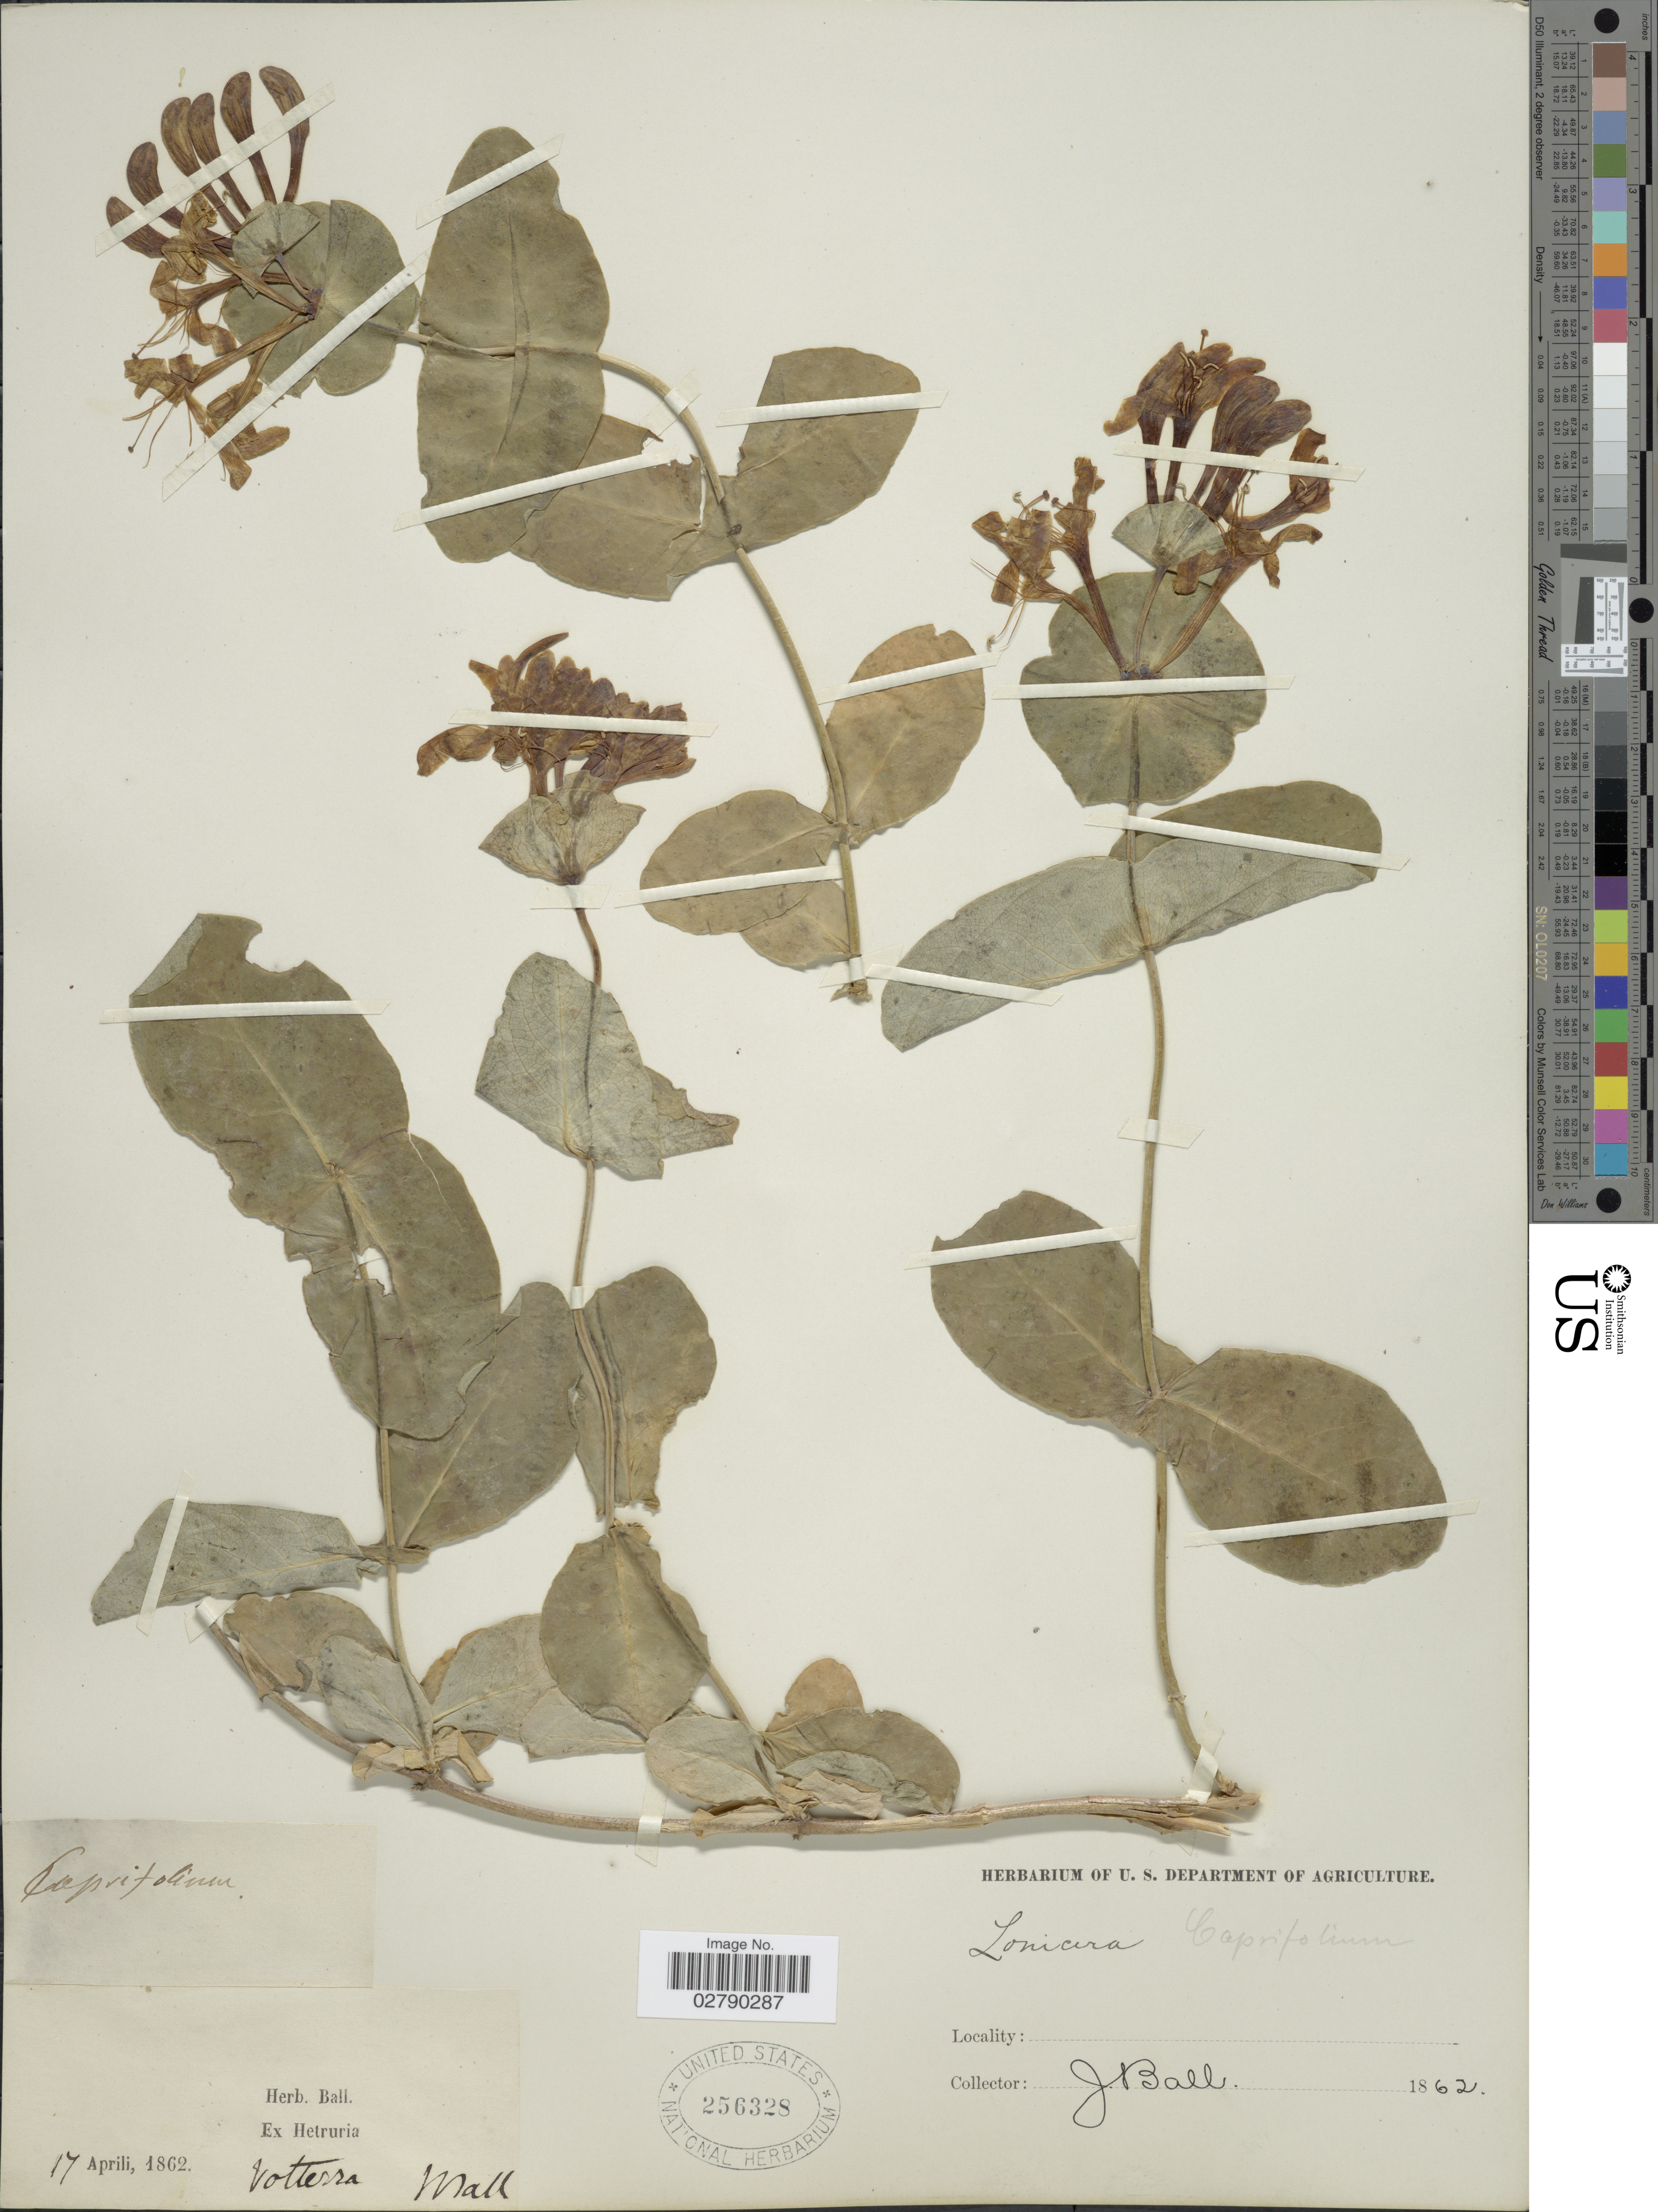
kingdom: Plantae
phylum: Tracheophyta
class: Magnoliopsida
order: Dipsacales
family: Caprifoliaceae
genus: Lonicera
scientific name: Lonicera caprifolium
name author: L.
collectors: J. Ball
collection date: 1862-04-17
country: Italy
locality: Hetruria. Volterra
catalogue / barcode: US 256328